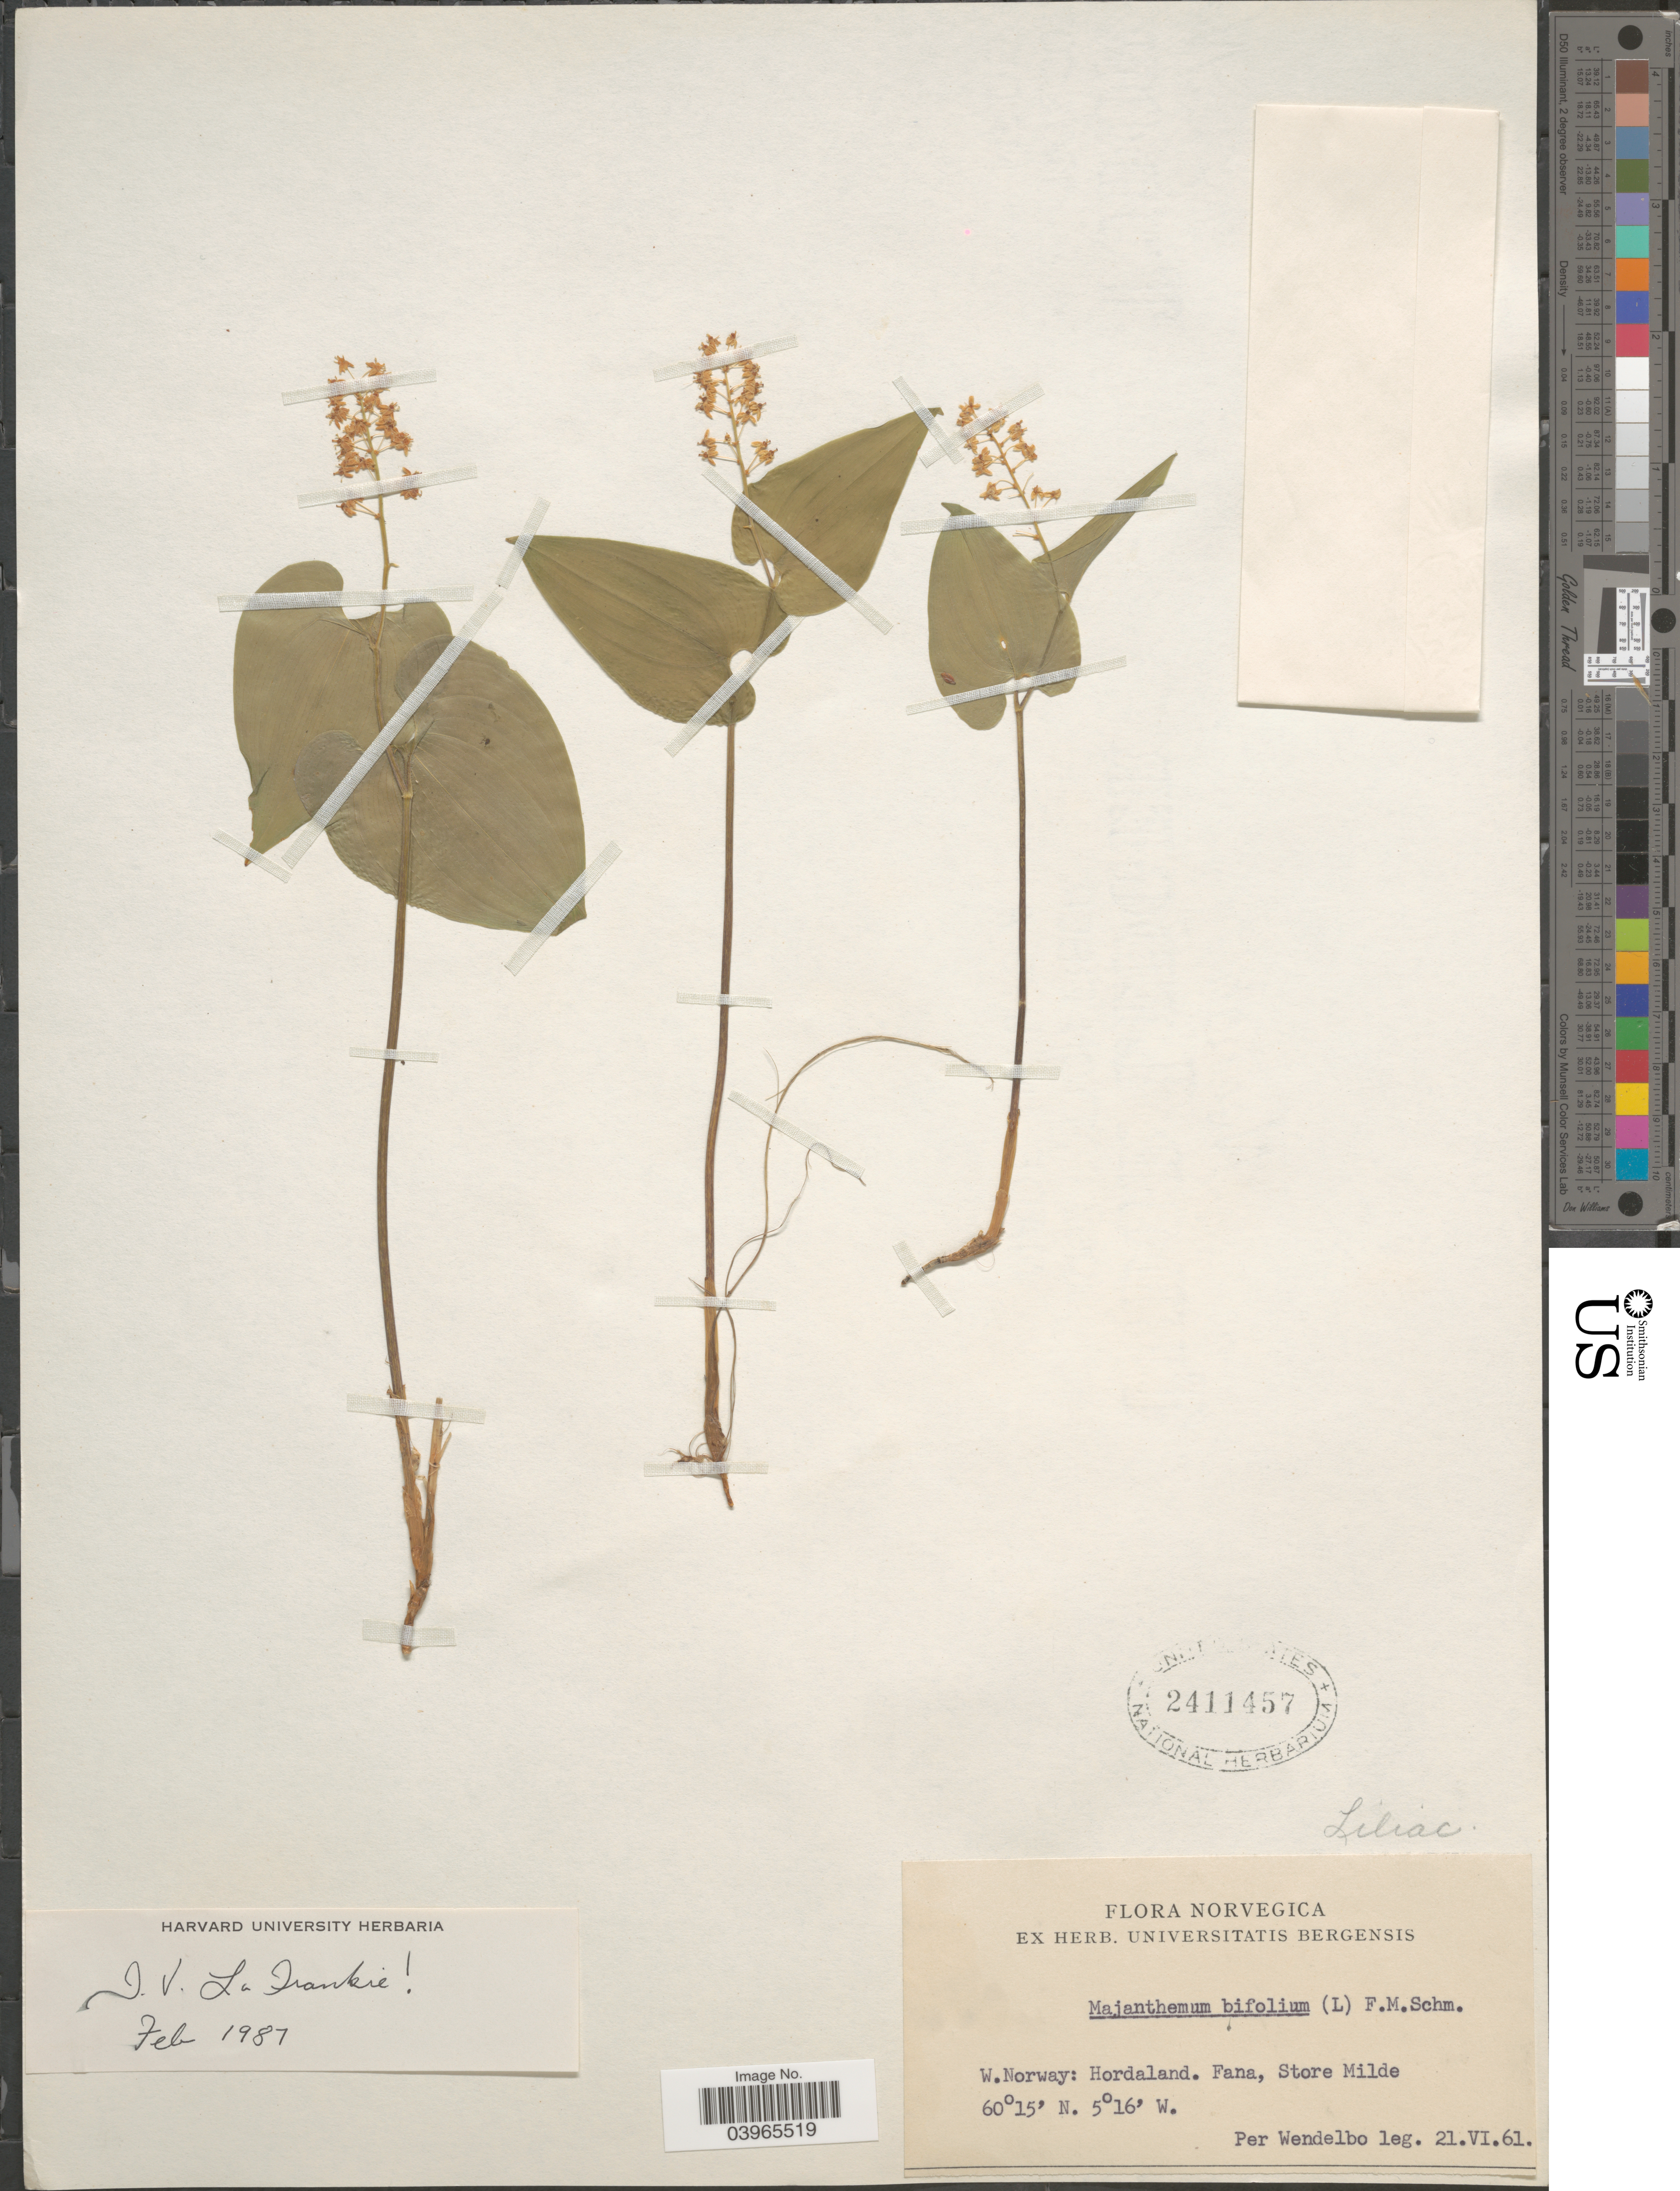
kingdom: Plantae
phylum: Tracheophyta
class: Liliopsida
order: Asparagales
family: Asparagaceae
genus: Maianthemum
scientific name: Maianthemum bifolium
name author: (L.) F.W. Schmidt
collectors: P. Wendelbo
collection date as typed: Transcribed d/m/y: 21/6/61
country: Norway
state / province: Hordaland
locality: Norvegica. W. Norway: Fana, Store Milde.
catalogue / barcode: US 2411457